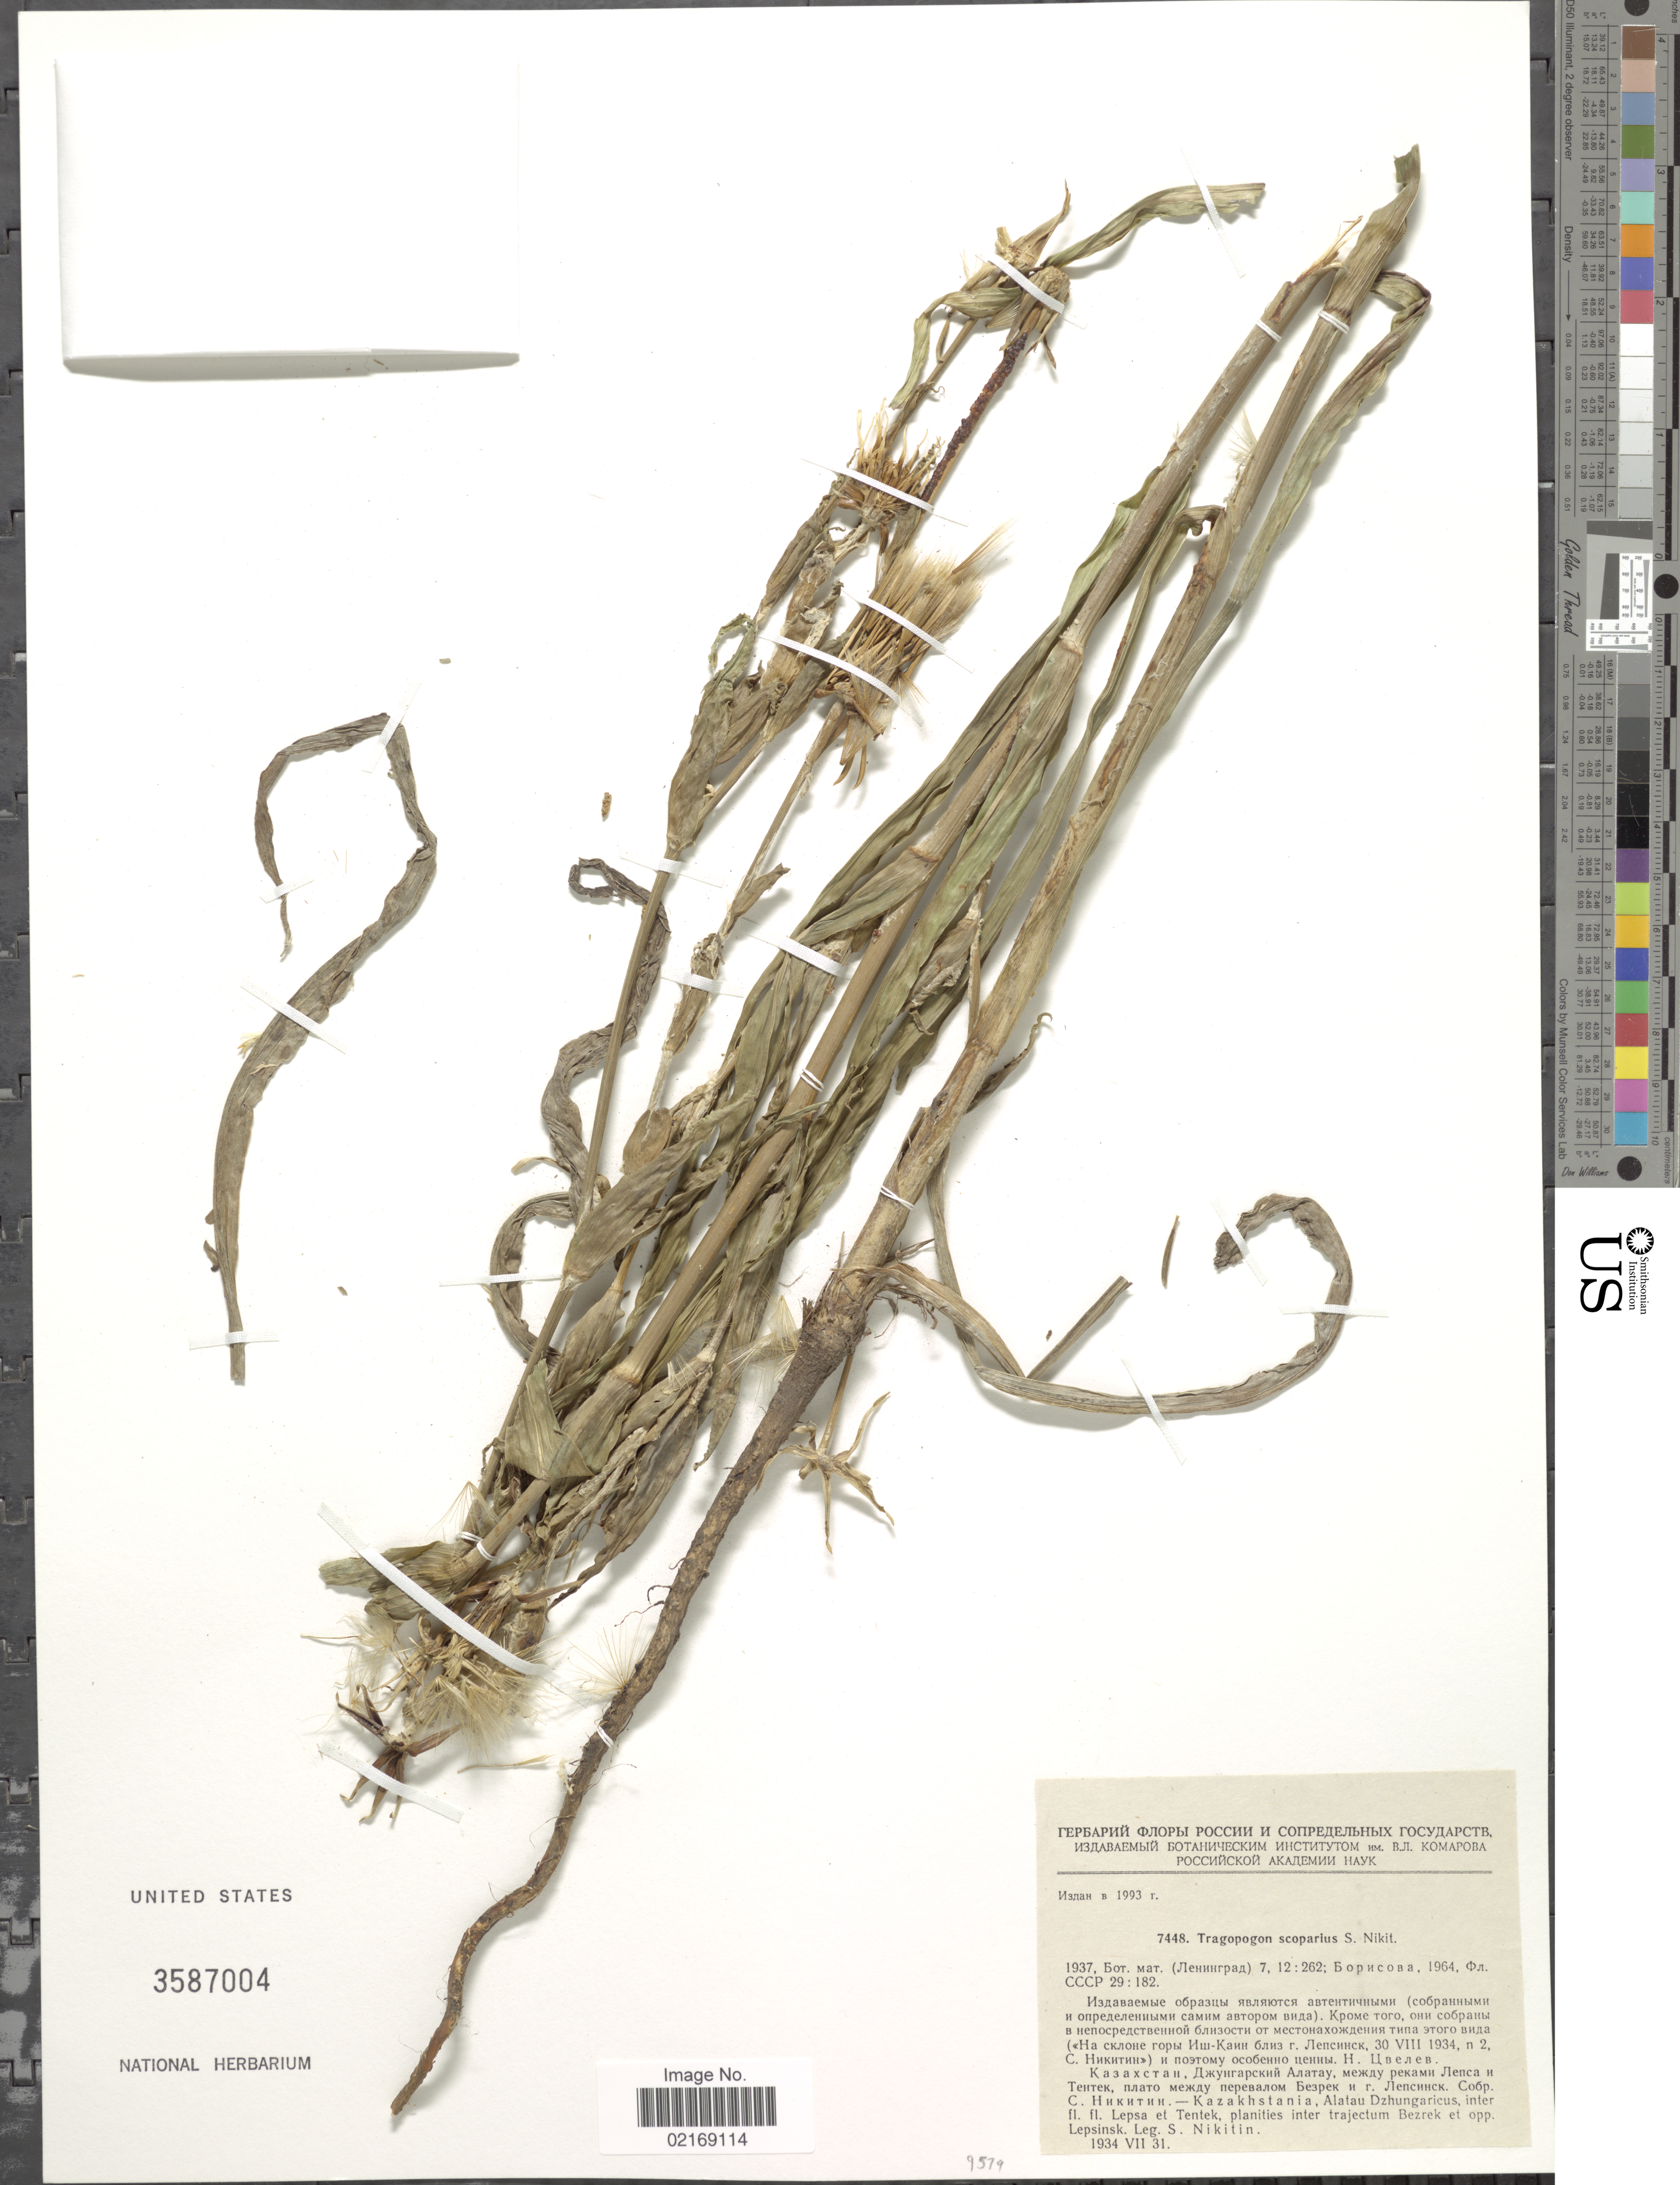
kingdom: Plantae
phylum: Tracheophyta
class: Magnoliopsida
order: Asterales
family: Asteraceae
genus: Tragopogon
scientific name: Tragopogon scoparius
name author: S.A. Nikitin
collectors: S. Nikitin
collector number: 7448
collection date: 1934-07-31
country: Kazakhstan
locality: Alatau Dzhungaricus, inter fl. fl. Lepsa et Tentek, planities inter trajectum Bezrek et opp. Lepsinsk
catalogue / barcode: US 3587004